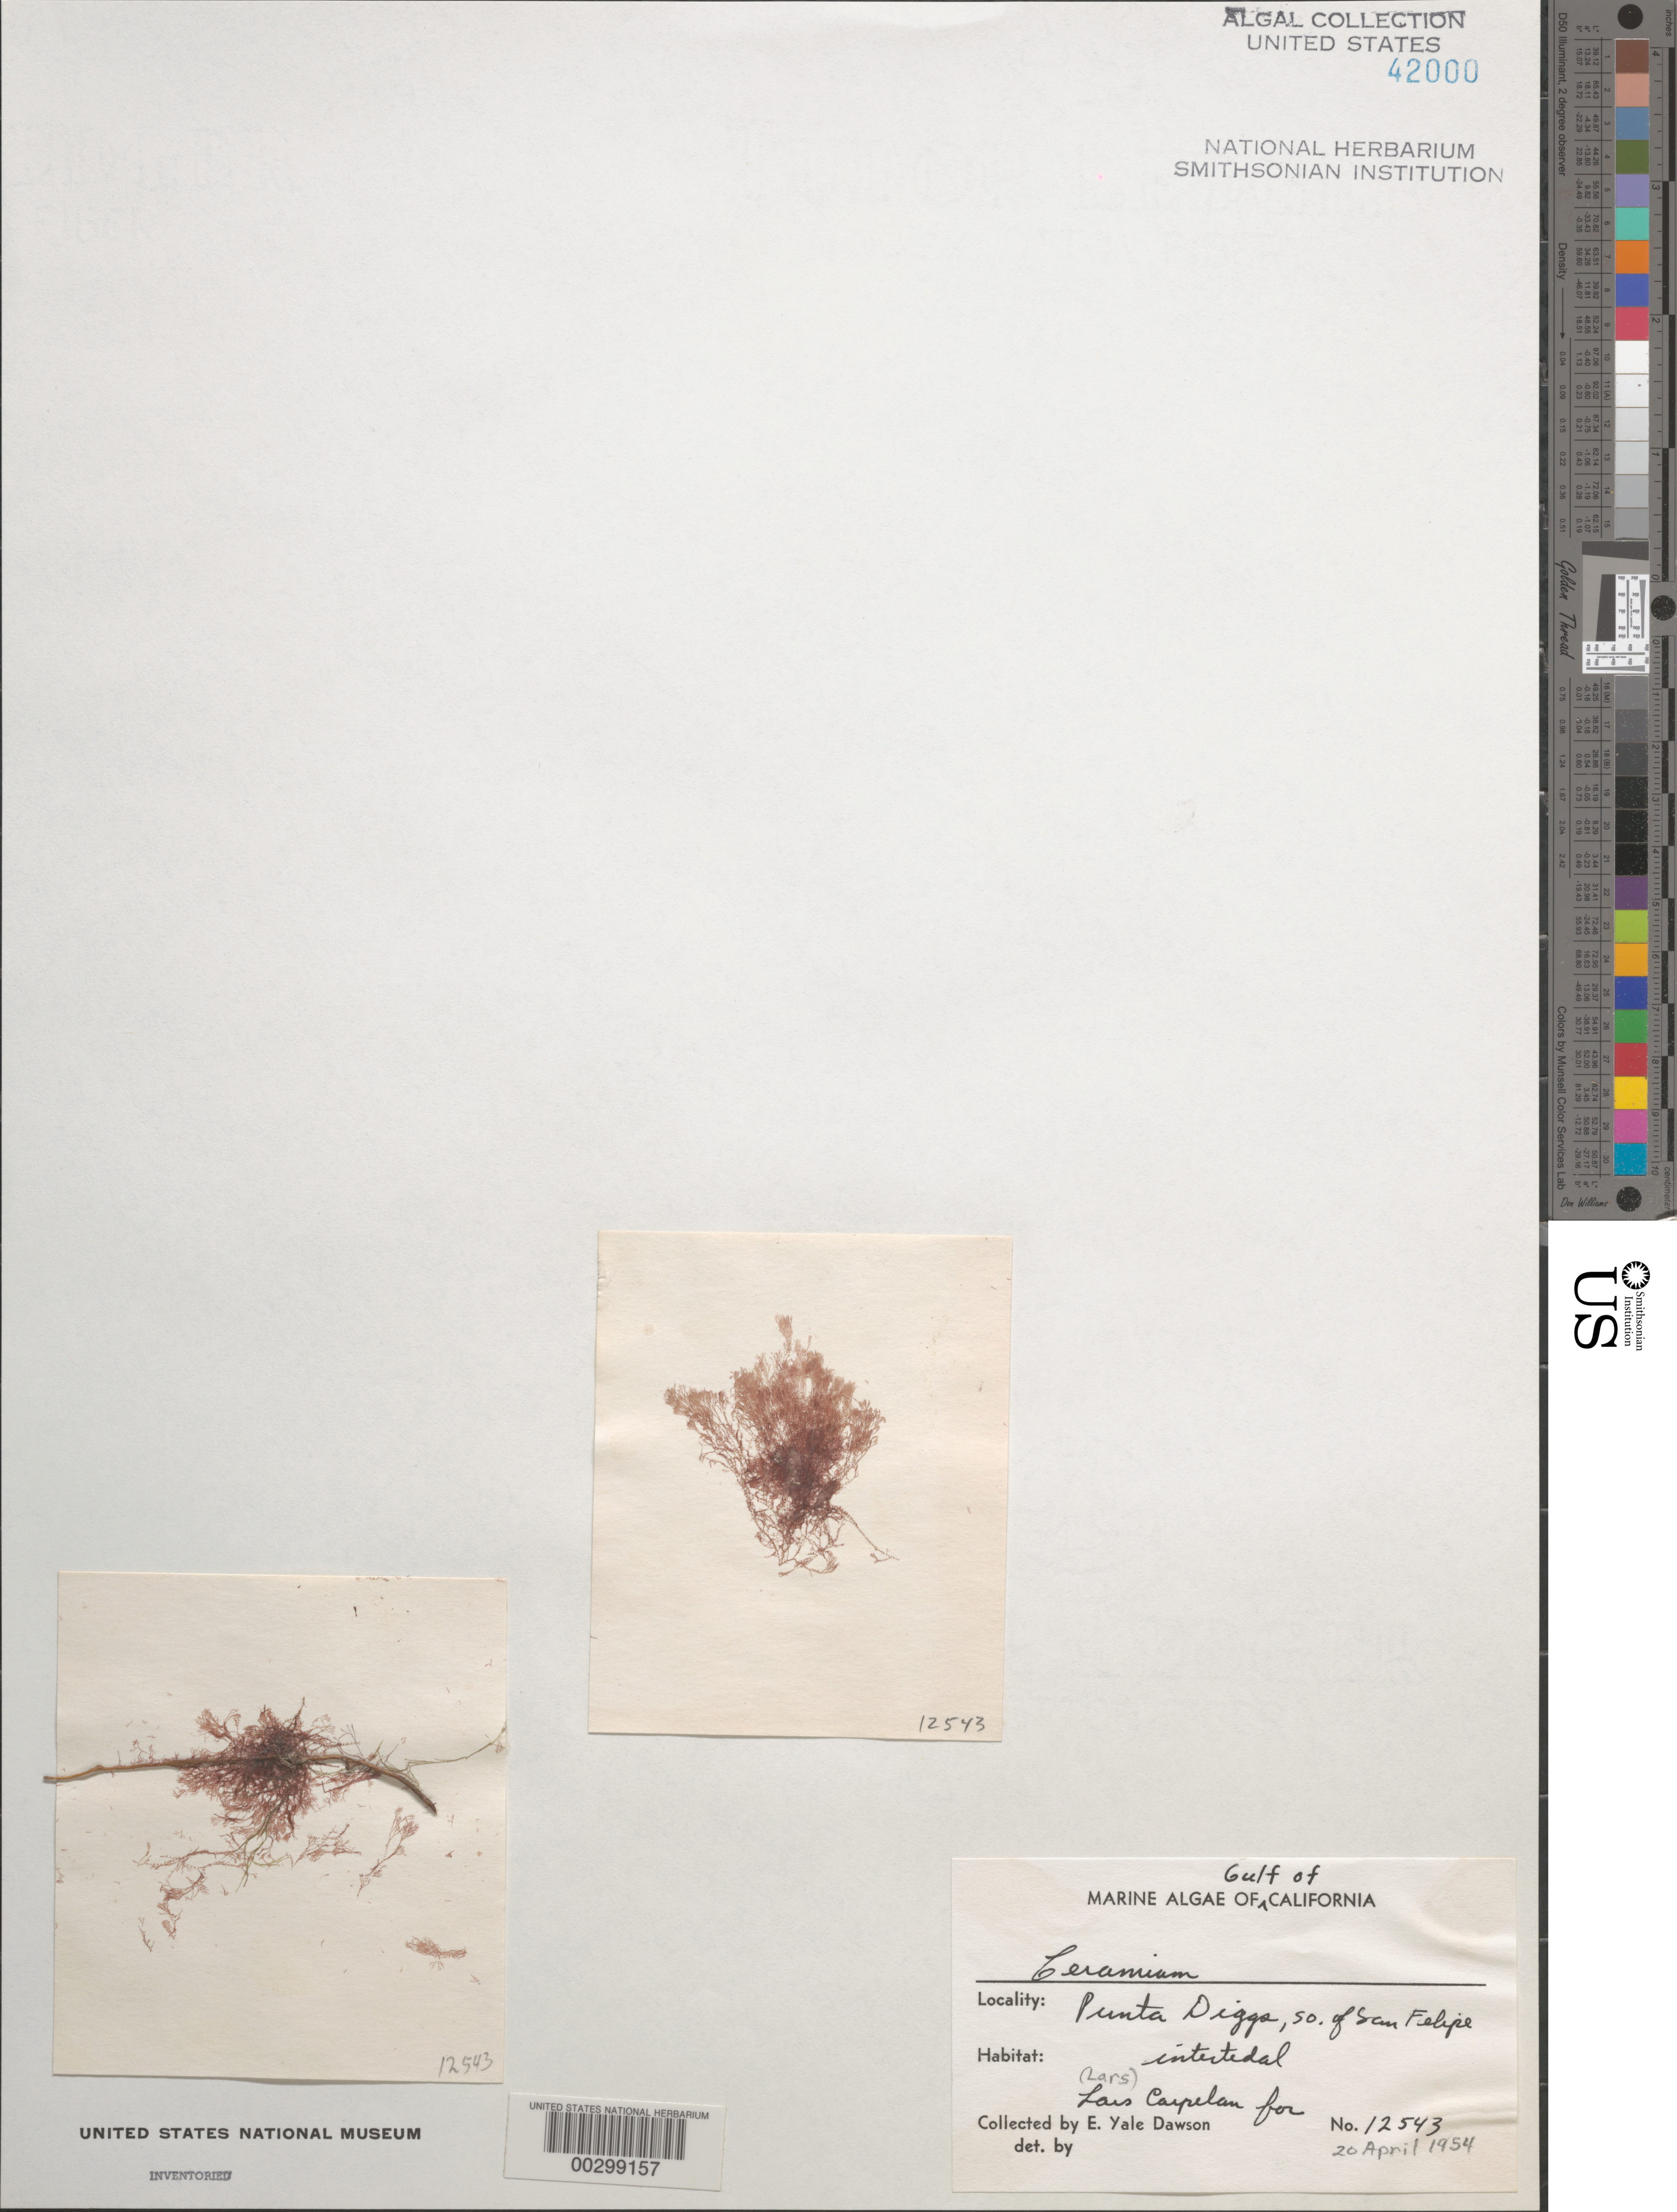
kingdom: Plantae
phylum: Rhodophyta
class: Florideophyceae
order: Ceramiales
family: Ceramiaceae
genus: Ceramium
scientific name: Ceramium sp.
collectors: L. Carpelan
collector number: EYD 12543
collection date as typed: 20 Apr 1954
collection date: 1954-04-20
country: Mexico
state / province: Baja California Norte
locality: Punta Diggs, south of San Felipe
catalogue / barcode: US 42000